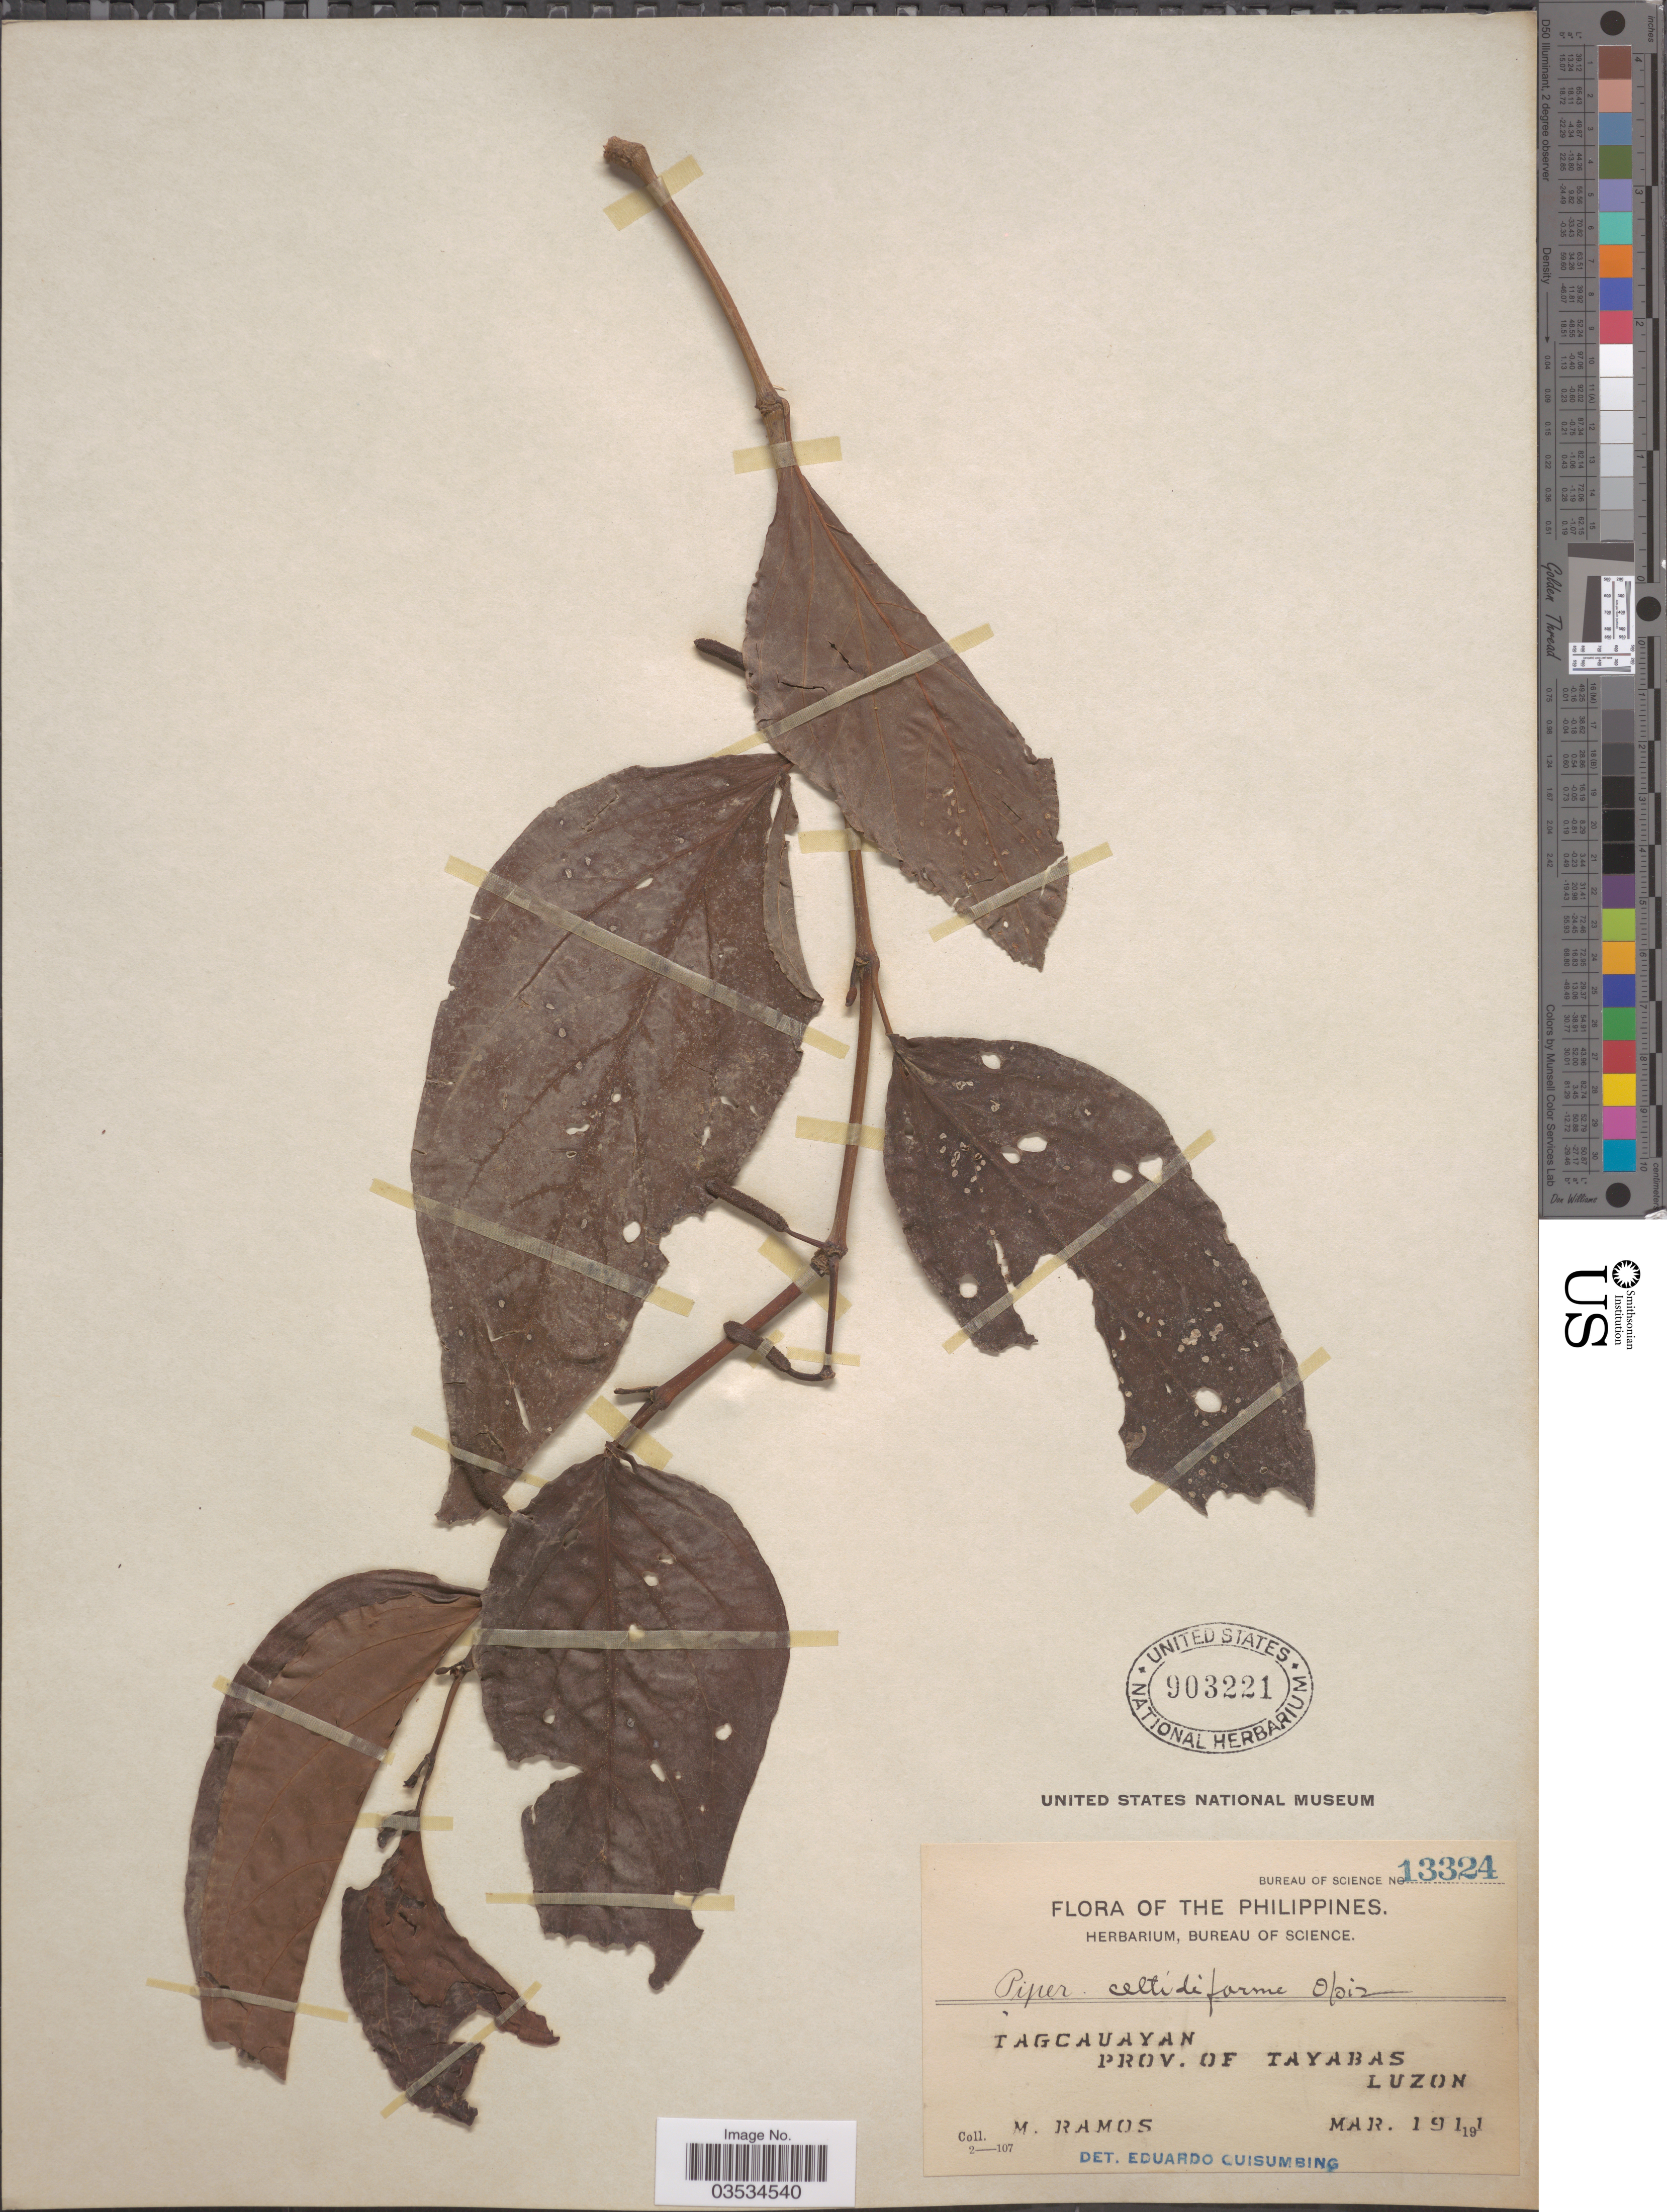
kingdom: Plantae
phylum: Tracheophyta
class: Magnoliopsida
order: Piperales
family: Piperaceae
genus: Piper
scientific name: Piper celtidiforme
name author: Opiz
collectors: M. Ramos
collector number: Bureau of Science 13324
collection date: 1911-03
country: Philippines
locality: Tagcauayan. Prov. of Tayabas. Luzon.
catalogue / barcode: US 903221